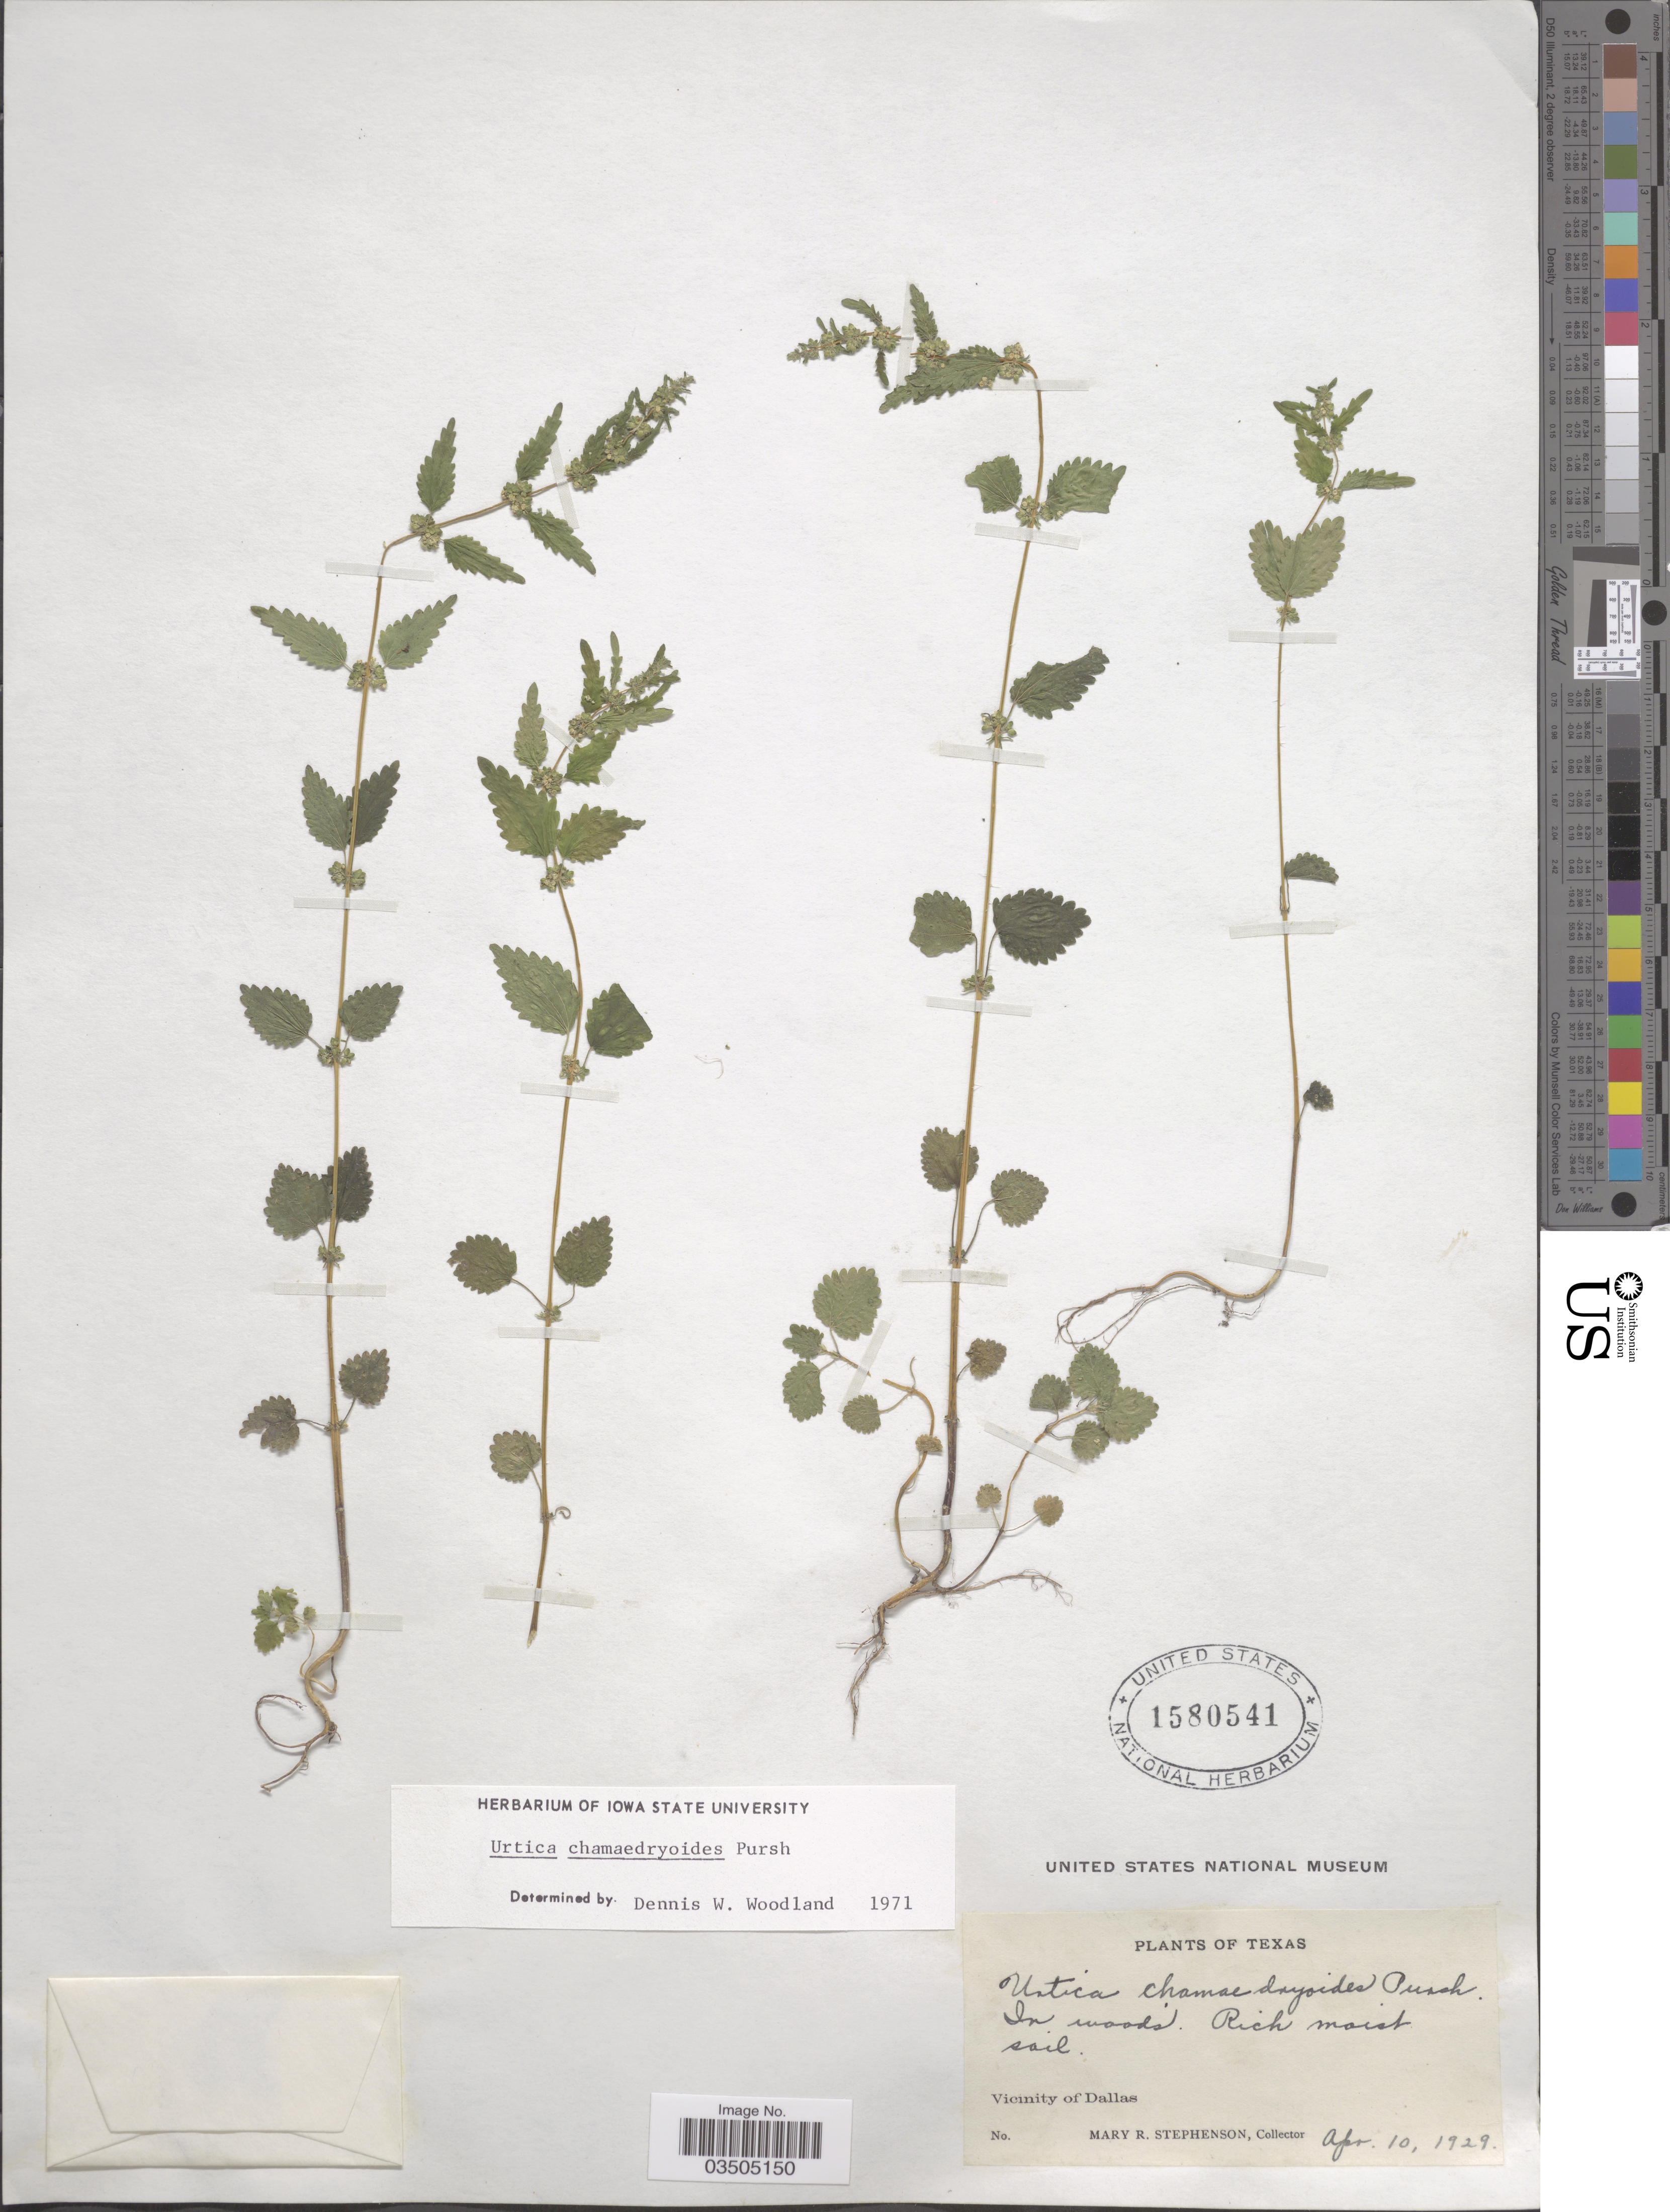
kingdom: Plantae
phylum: Tracheophyta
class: Magnoliopsida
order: Rosales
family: Urticaceae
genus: Urtica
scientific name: Urtica chamaedryoides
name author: Pursh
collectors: M. Stephenson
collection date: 1929-04-10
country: United States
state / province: Texas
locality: Vicinity of Dallas.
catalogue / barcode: US 1580541